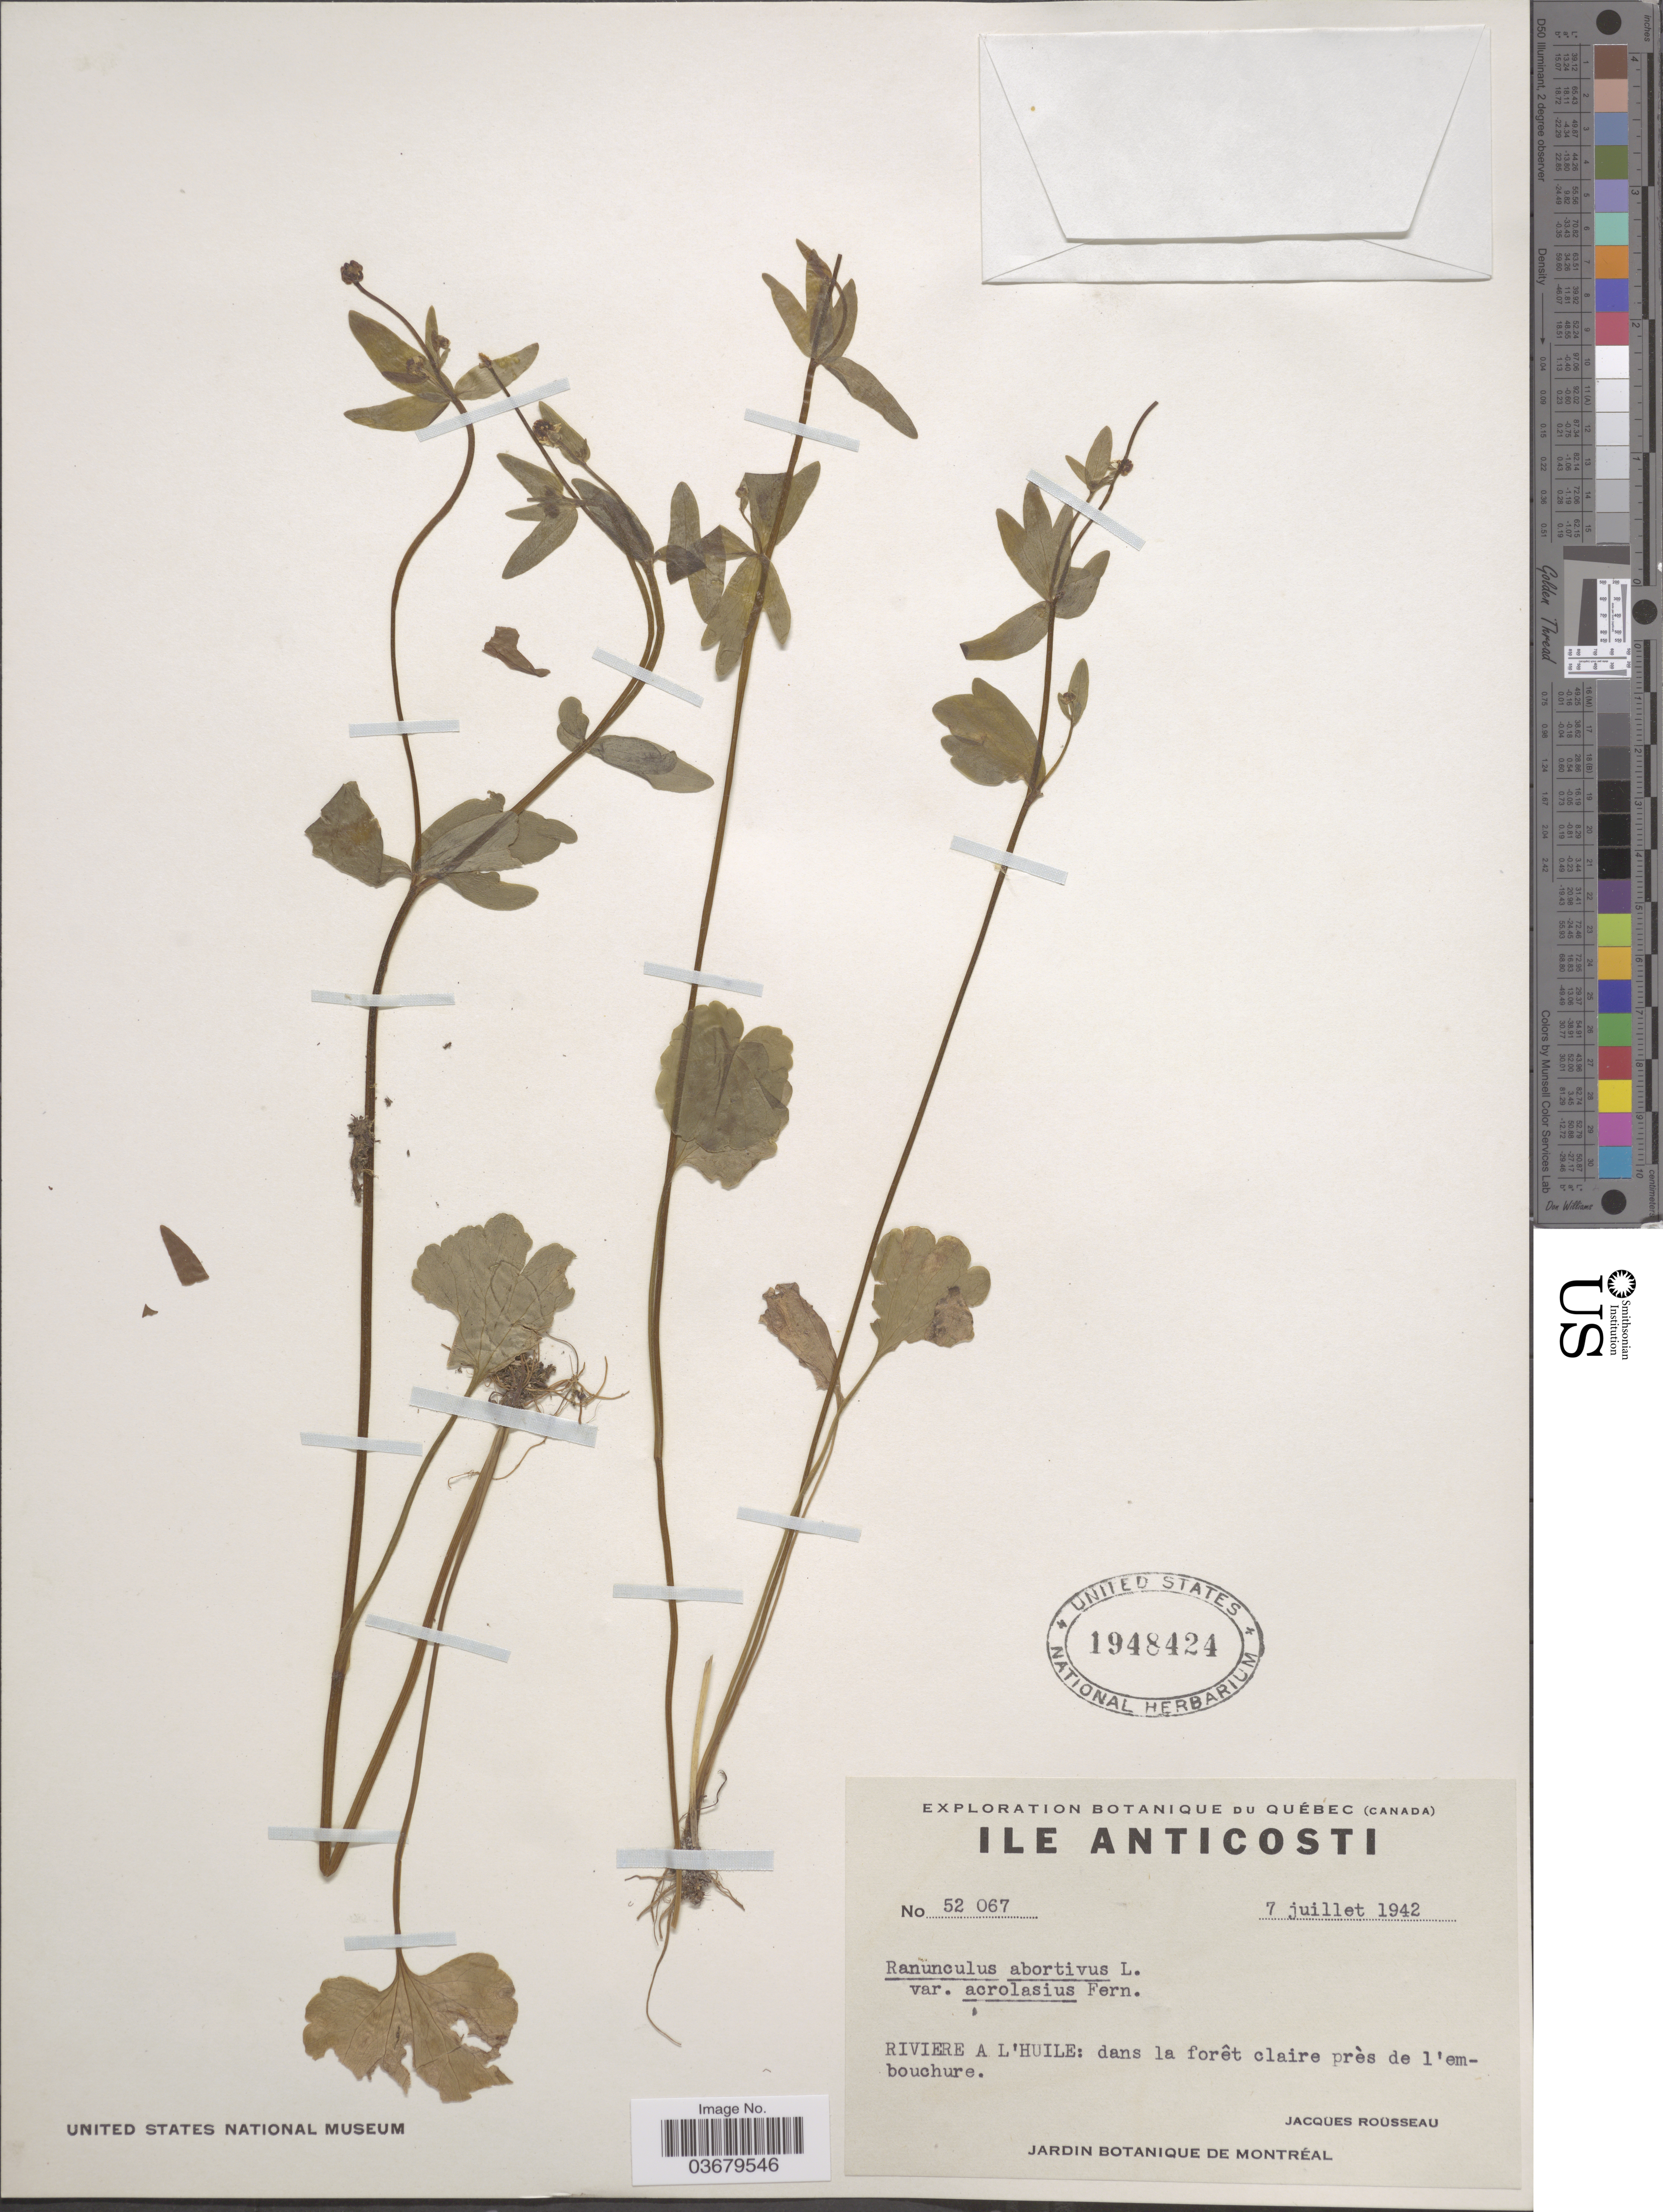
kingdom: Plantae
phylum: Tracheophyta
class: Magnoliopsida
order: Ranunculales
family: Ranunculaceae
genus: Ranunculus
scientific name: Ranunculus abortivus var. acrolasius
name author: Fernald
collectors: J. Rousseau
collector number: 52067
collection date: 1942-07-07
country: Canada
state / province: Quebec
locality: Ile Anticosti. Riviere a l'Huile.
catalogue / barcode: US 1948424